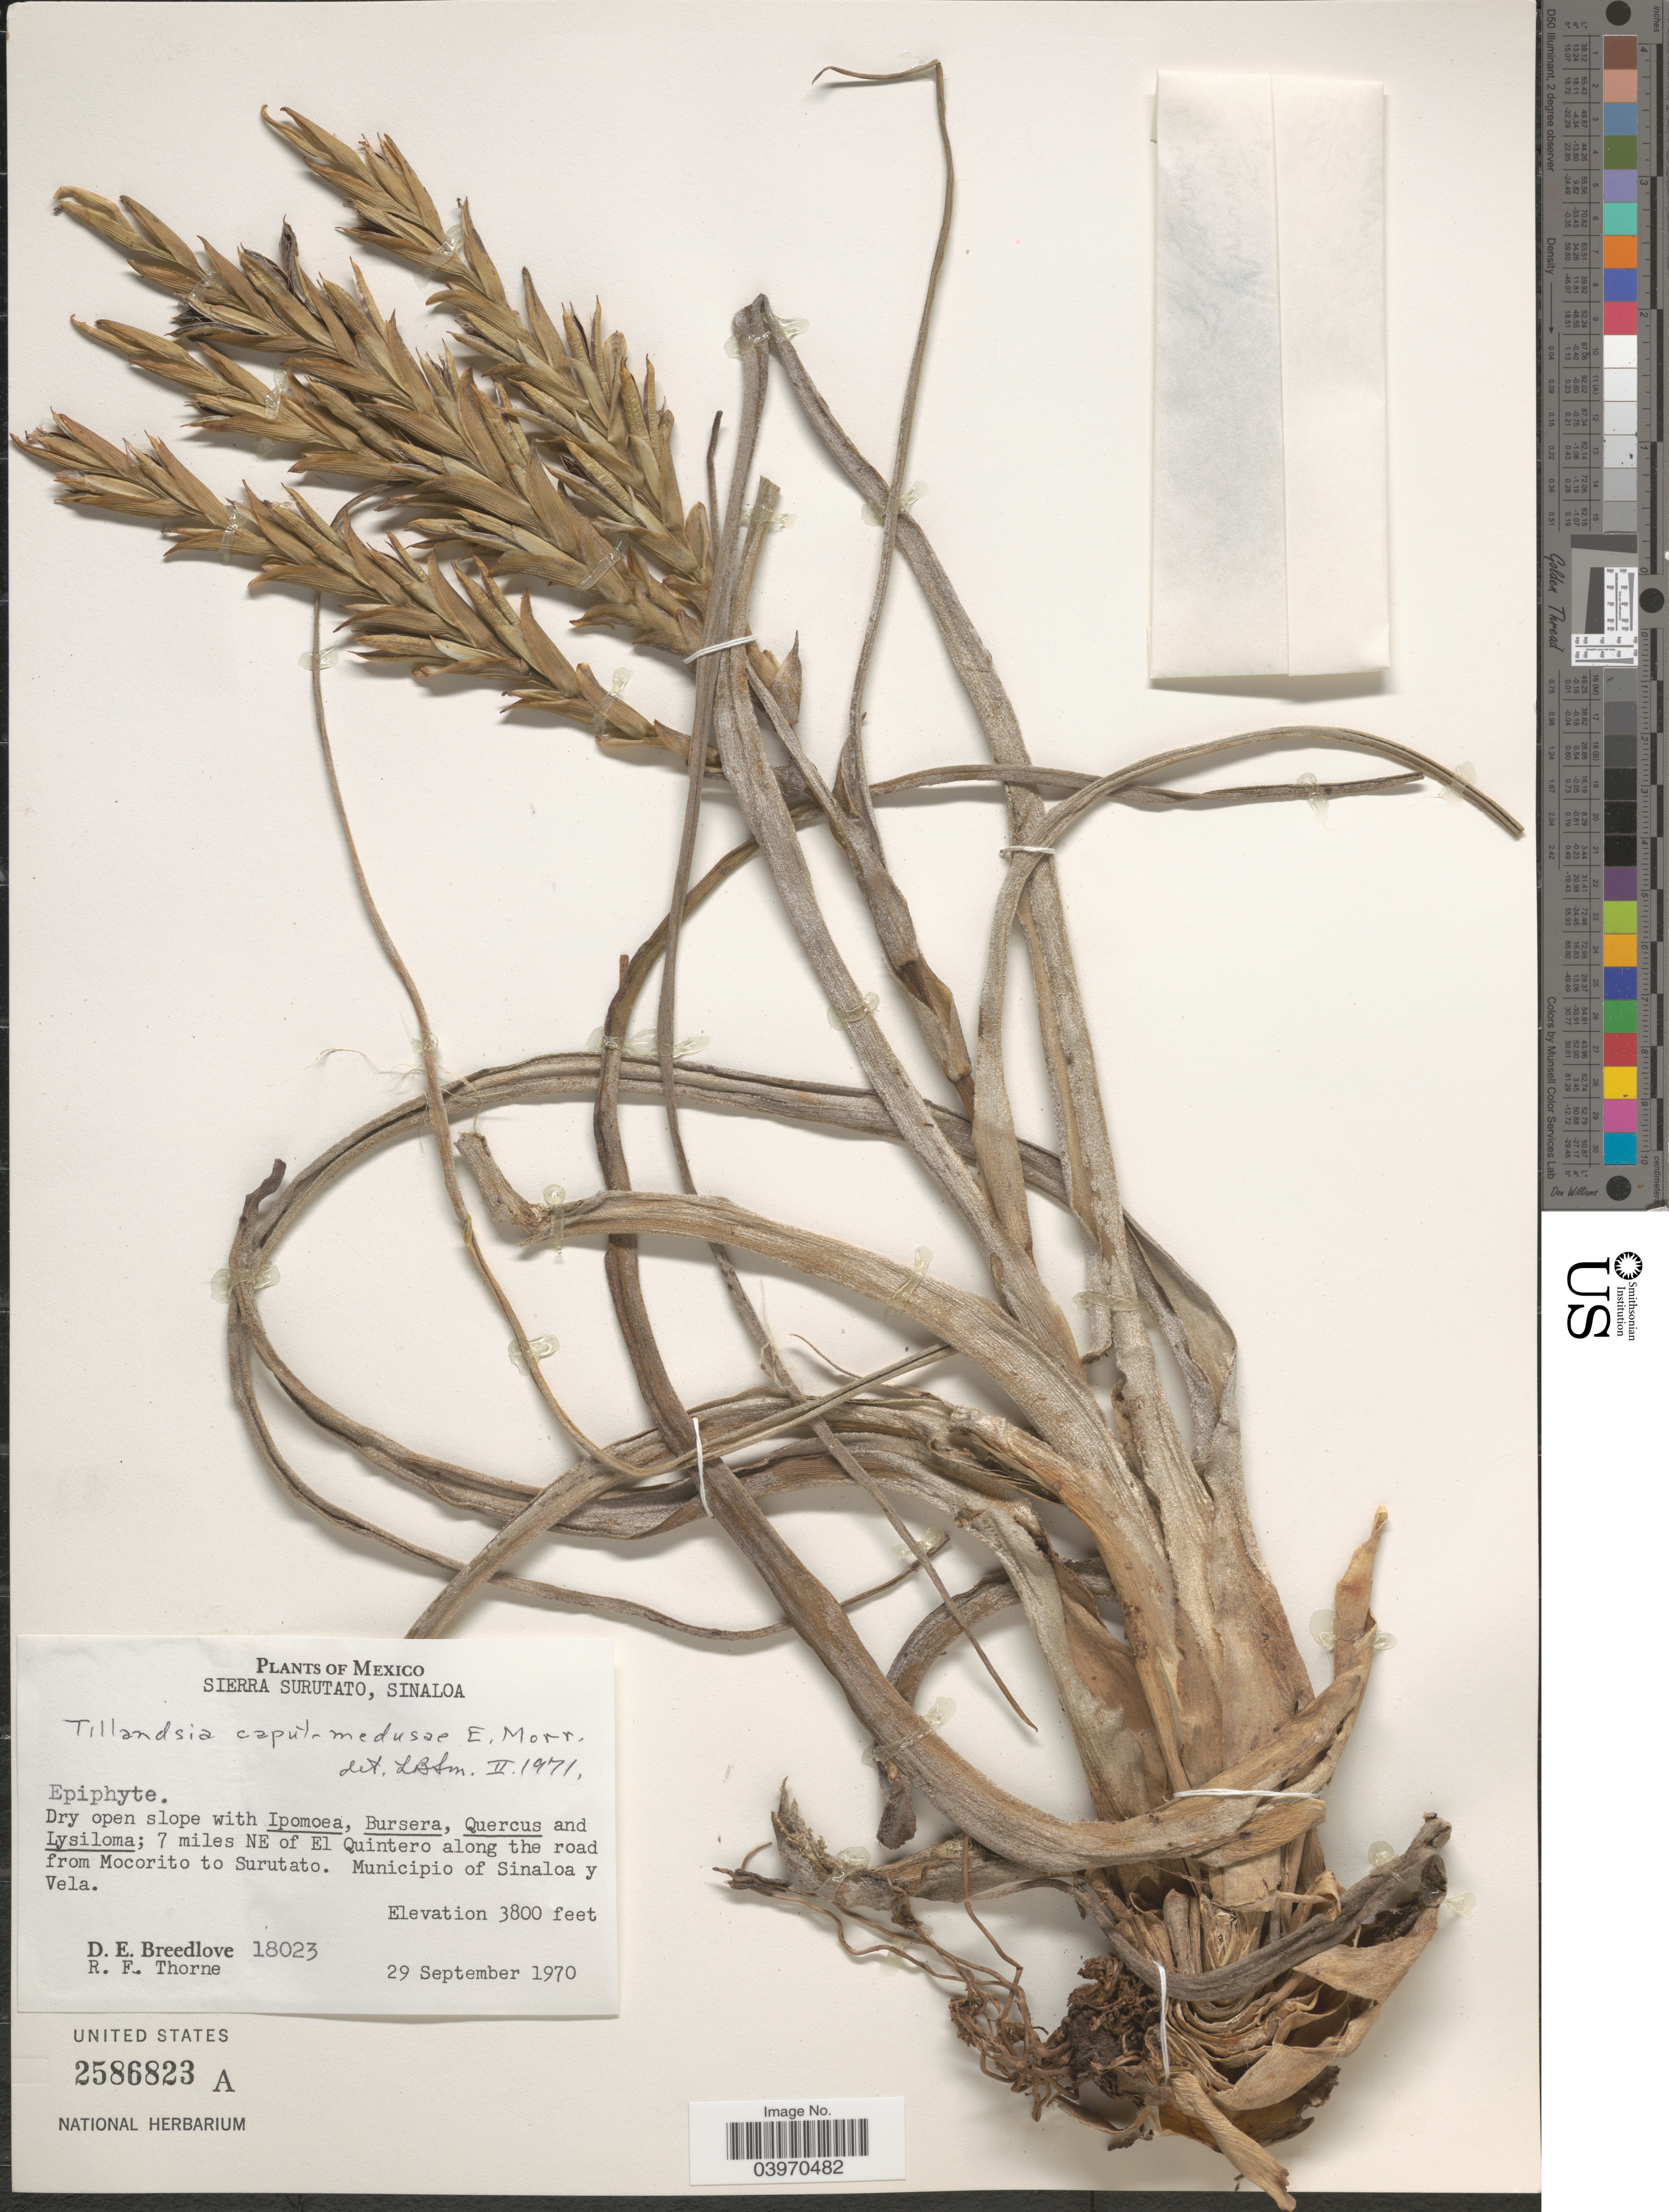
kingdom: Plantae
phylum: Tracheophyta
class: Liliopsida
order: Poales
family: Bromeliaceae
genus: Tillandsia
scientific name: Tillandsia caput-medusae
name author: É. Morren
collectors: D. E. Breedlove & R. Thorne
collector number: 18023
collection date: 1970-09-29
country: Mexico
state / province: Sinaloa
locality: Sierra Surutato. 7 miles NE of El Quintero along the road from Mocorito to Surutato. Municipio of Sinaloa y Vela.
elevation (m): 1158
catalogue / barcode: US 2586823A